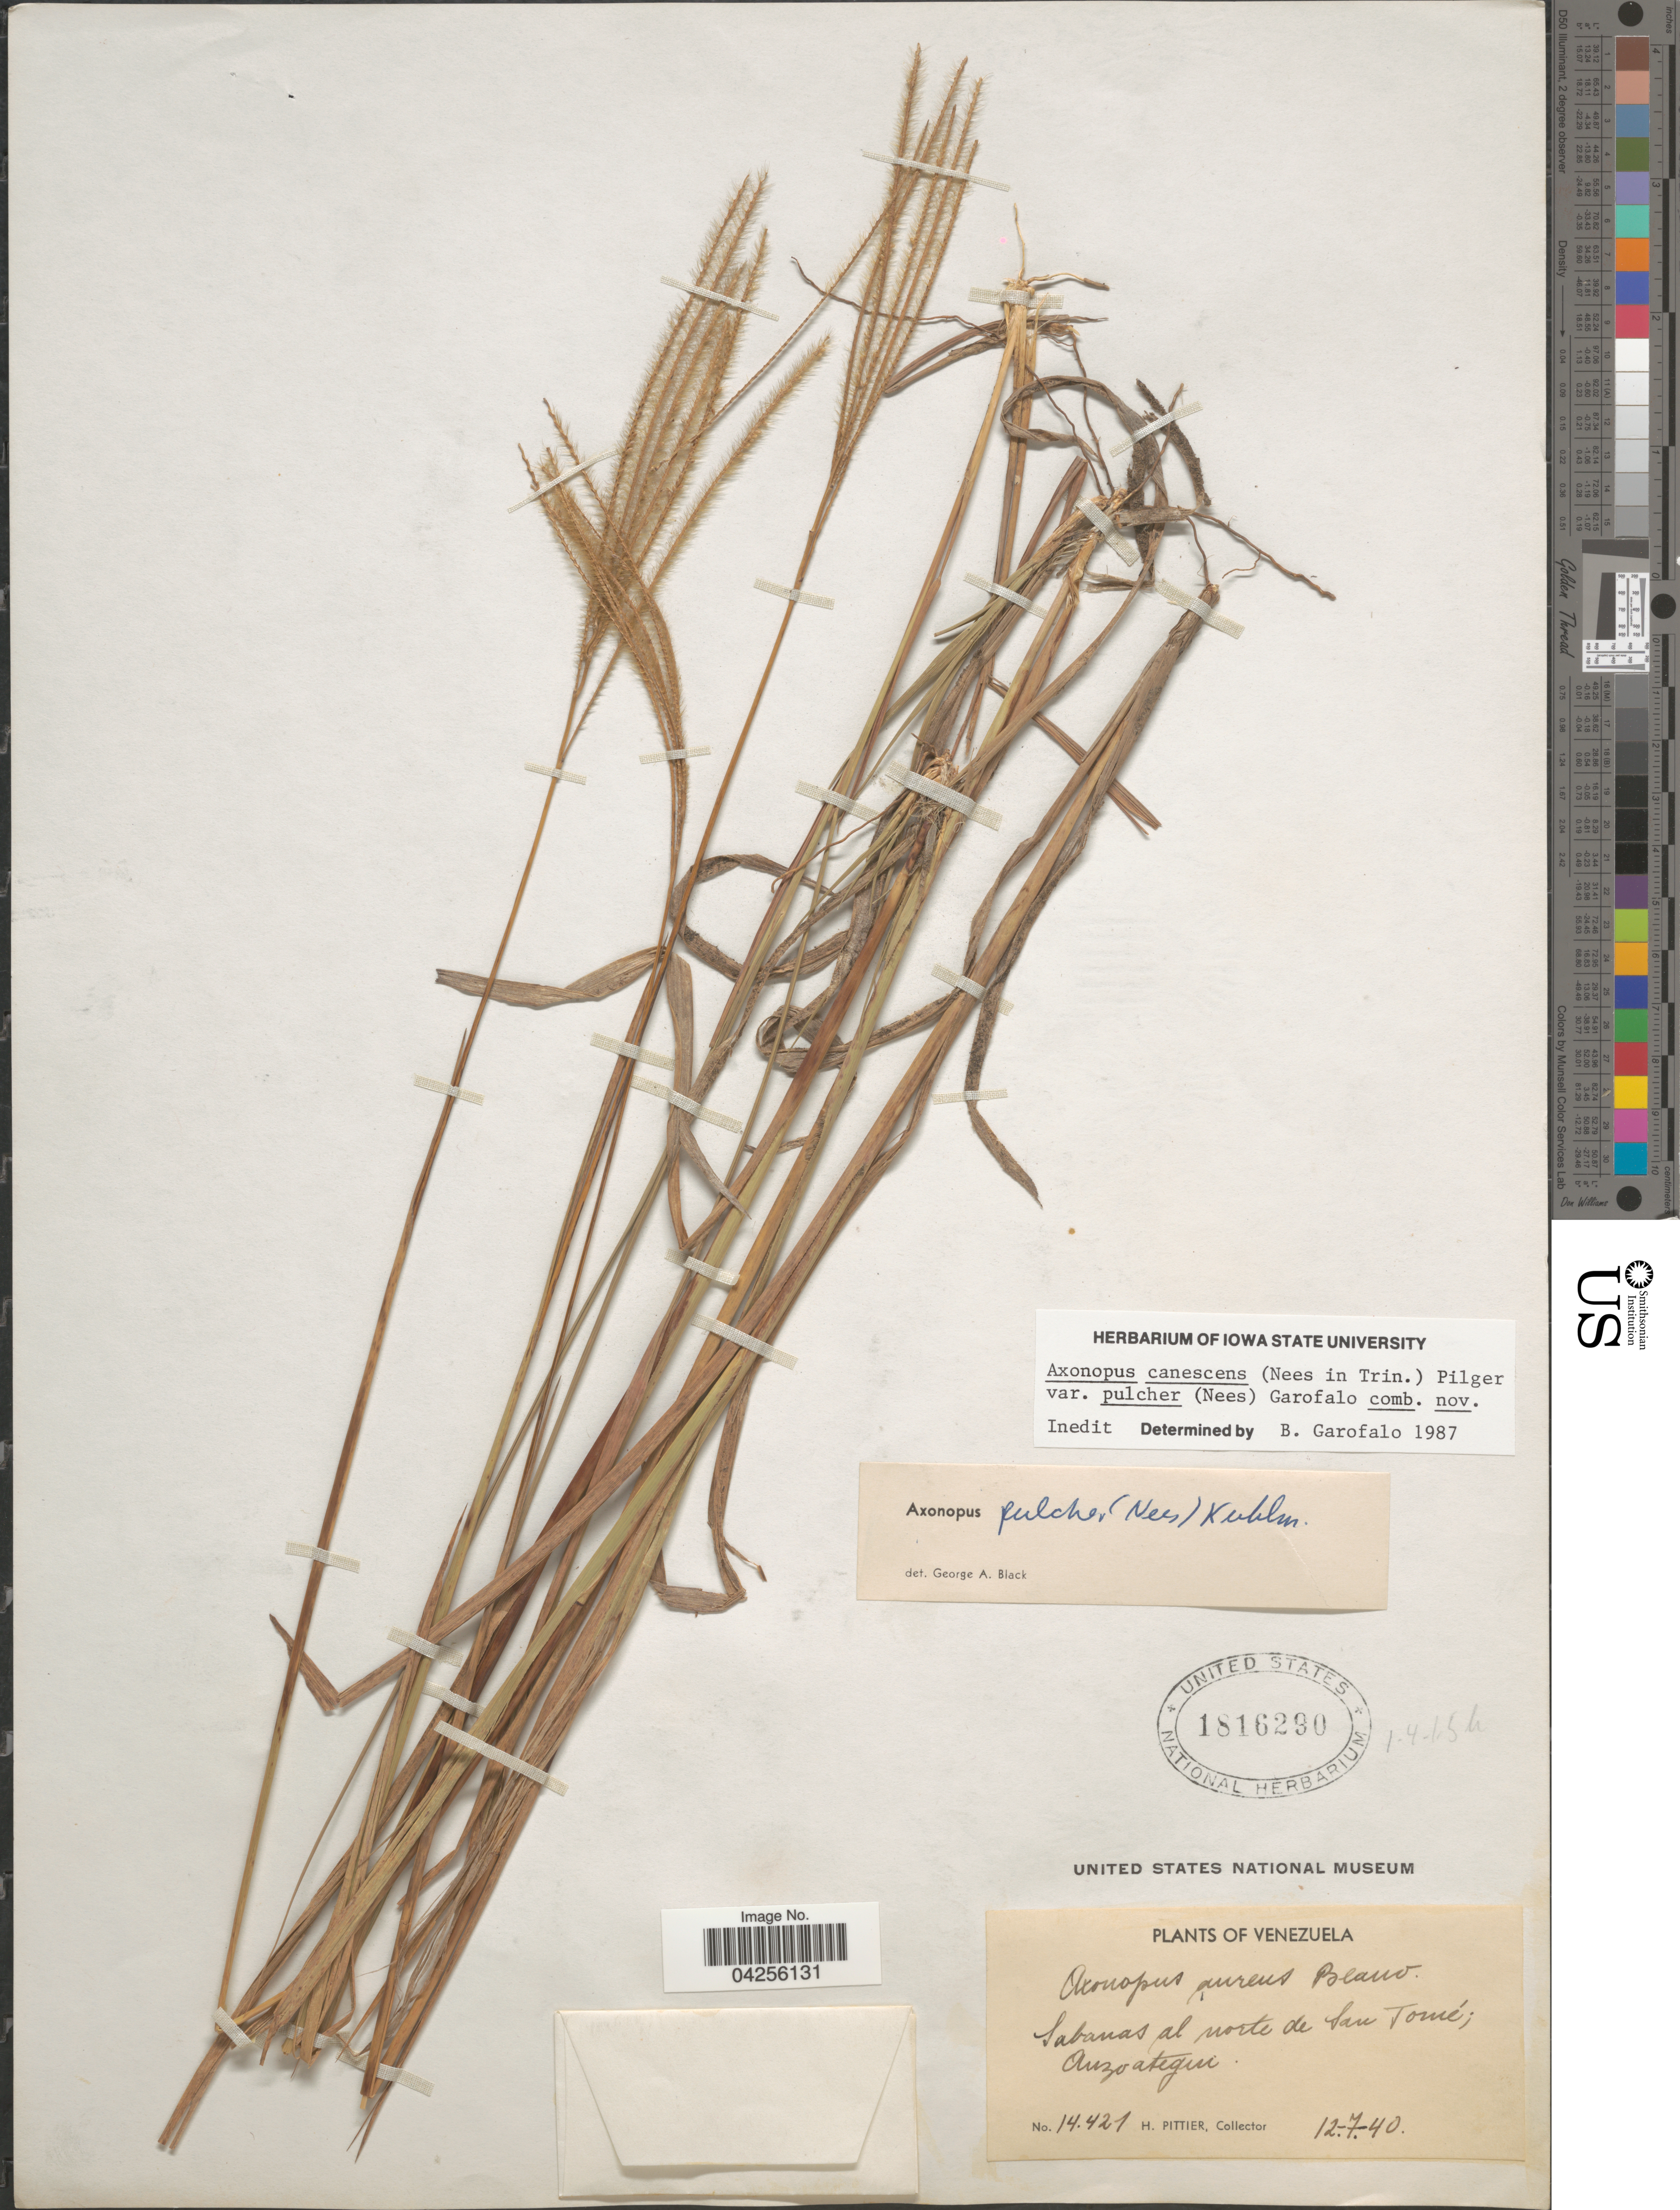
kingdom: Plantae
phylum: Tracheophyta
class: Liliopsida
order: Poales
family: Poaceae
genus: Axonopus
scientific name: Axonopus canescens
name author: (Nees ex Trin.) Pilg.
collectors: H. F. Pittier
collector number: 14421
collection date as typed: Transcribed d/m/y: 12/7/40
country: Venezuela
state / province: Anzoategui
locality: Sabanas al norte de San Tomé.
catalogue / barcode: US 1816290